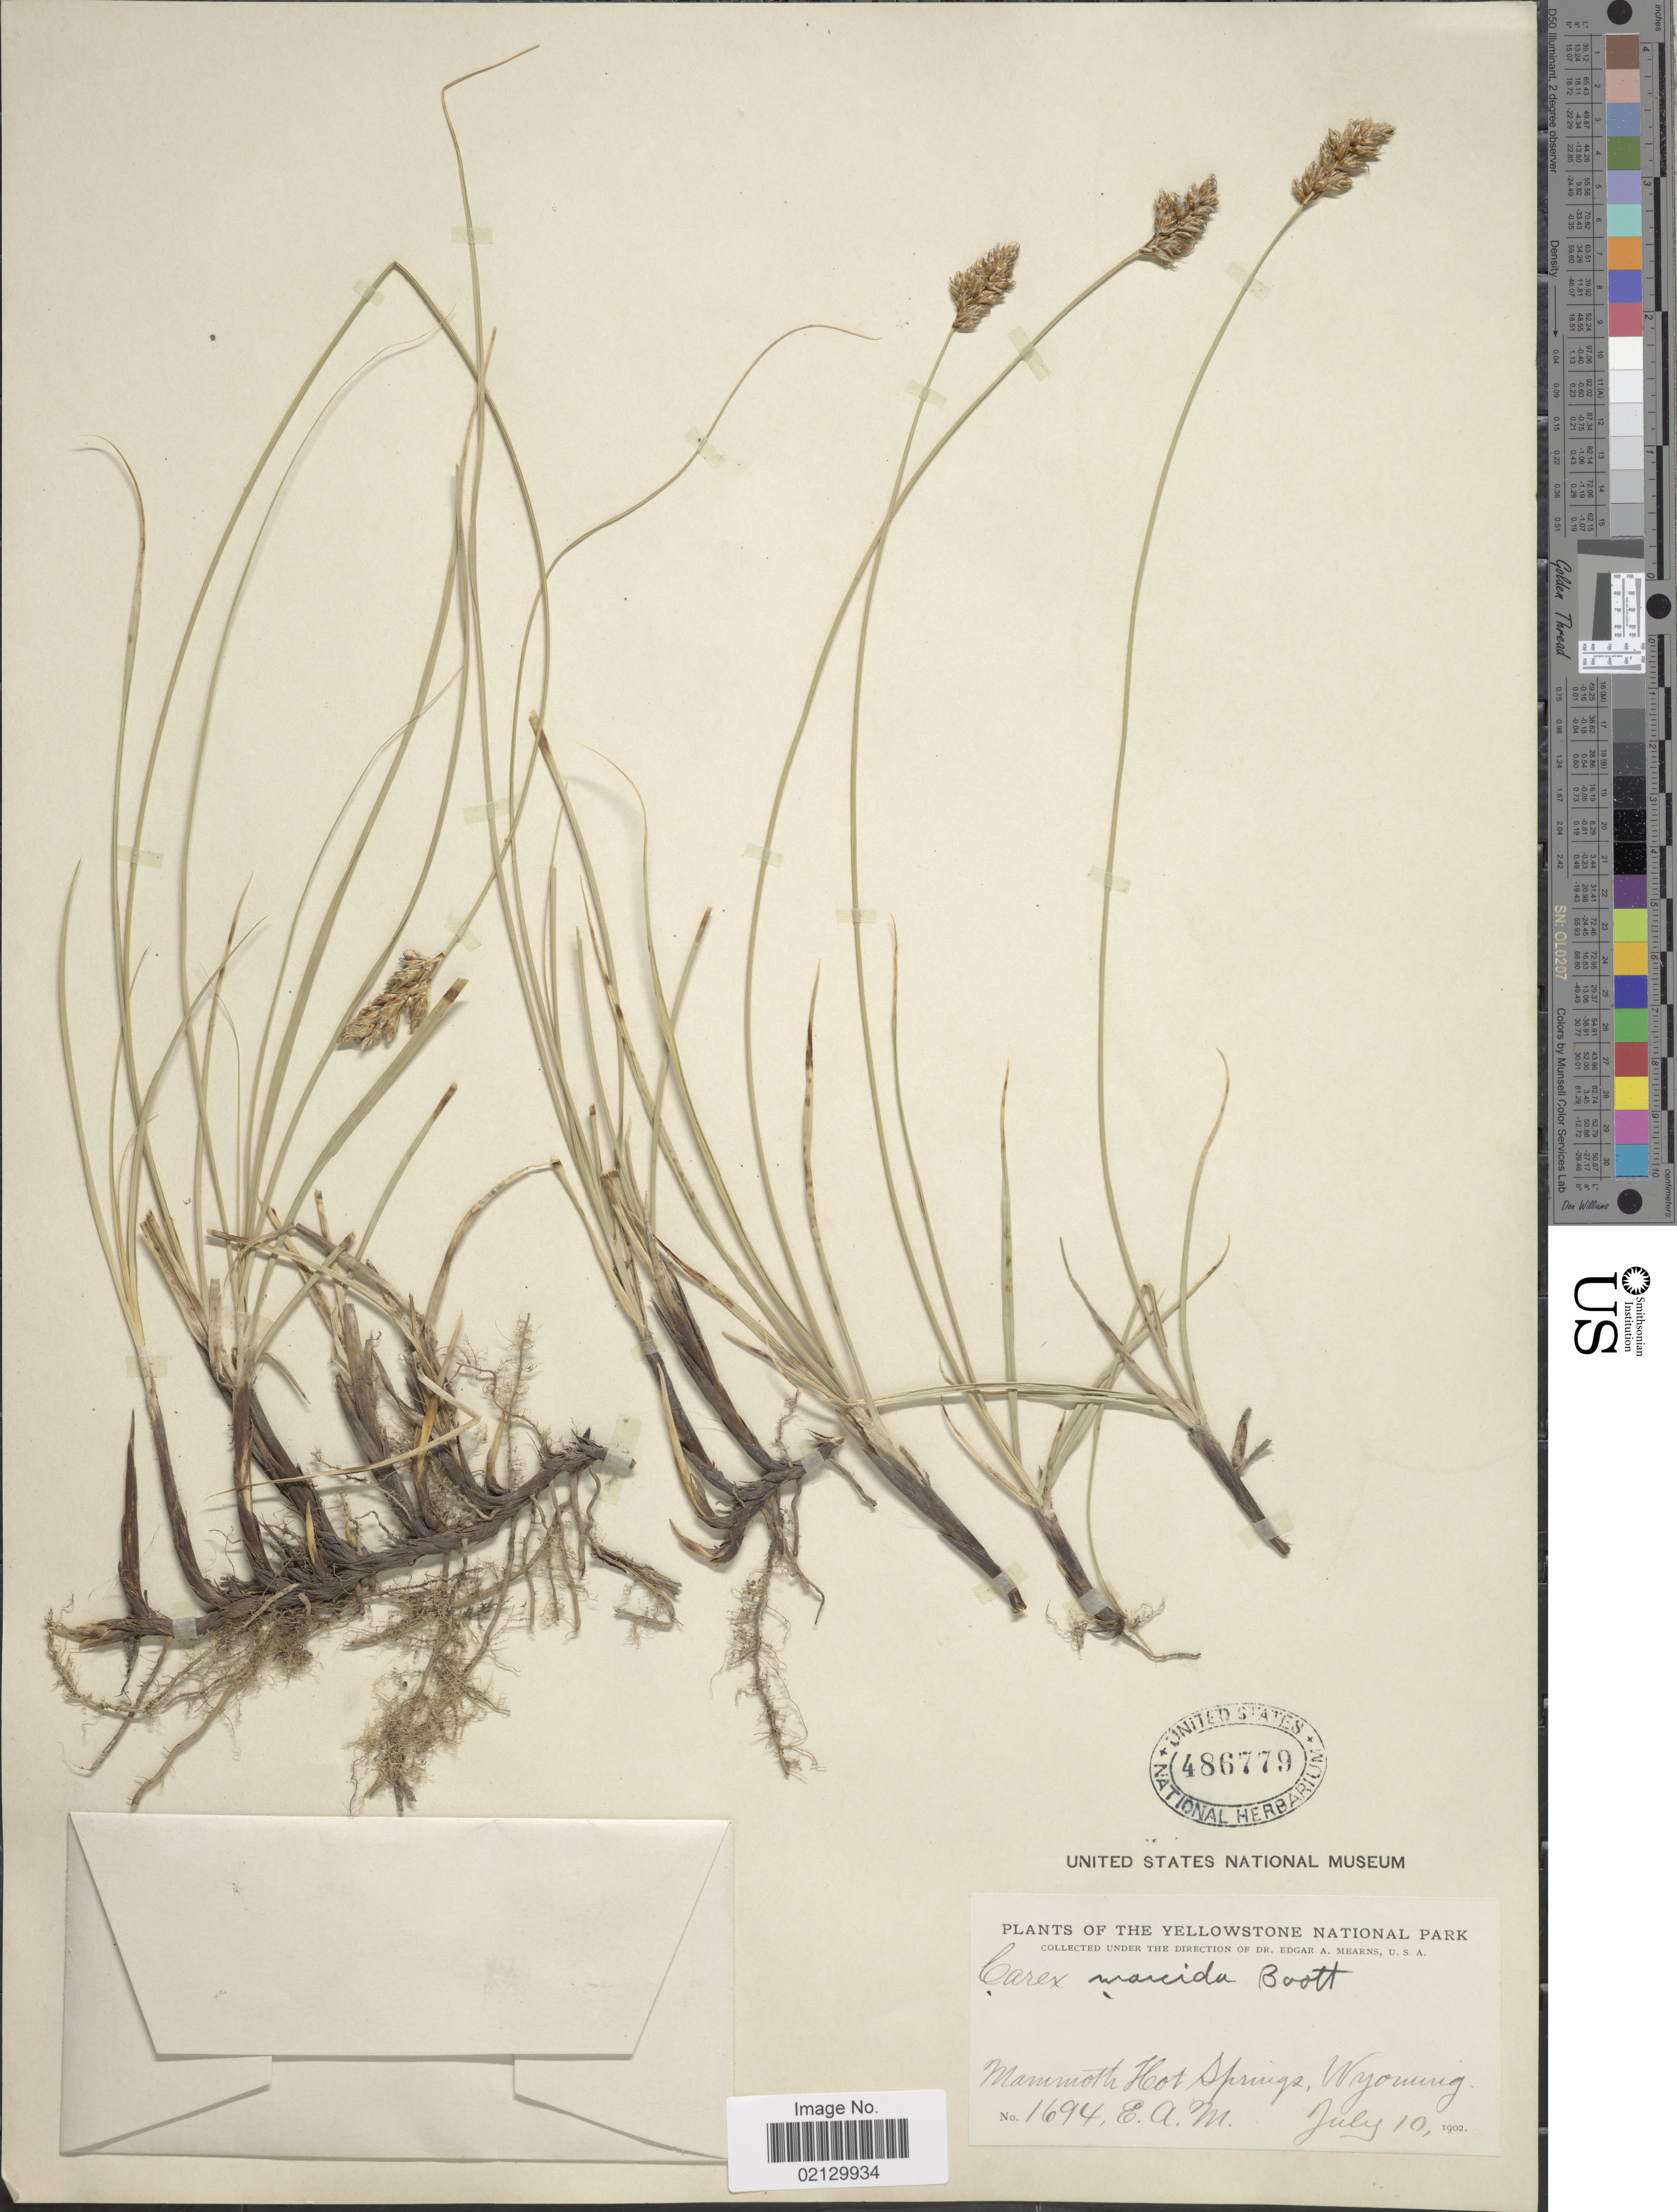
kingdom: Plantae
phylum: Tracheophyta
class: Liliopsida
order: Poales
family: Cyperaceae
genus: Carex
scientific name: Carex praegracilis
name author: W. Boott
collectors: E. A. Mearns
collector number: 1694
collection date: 1902-07-10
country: United States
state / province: Wyoming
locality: Yellowstone National Park. Mammoth Hot Springs, Wyoming.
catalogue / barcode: US 486779